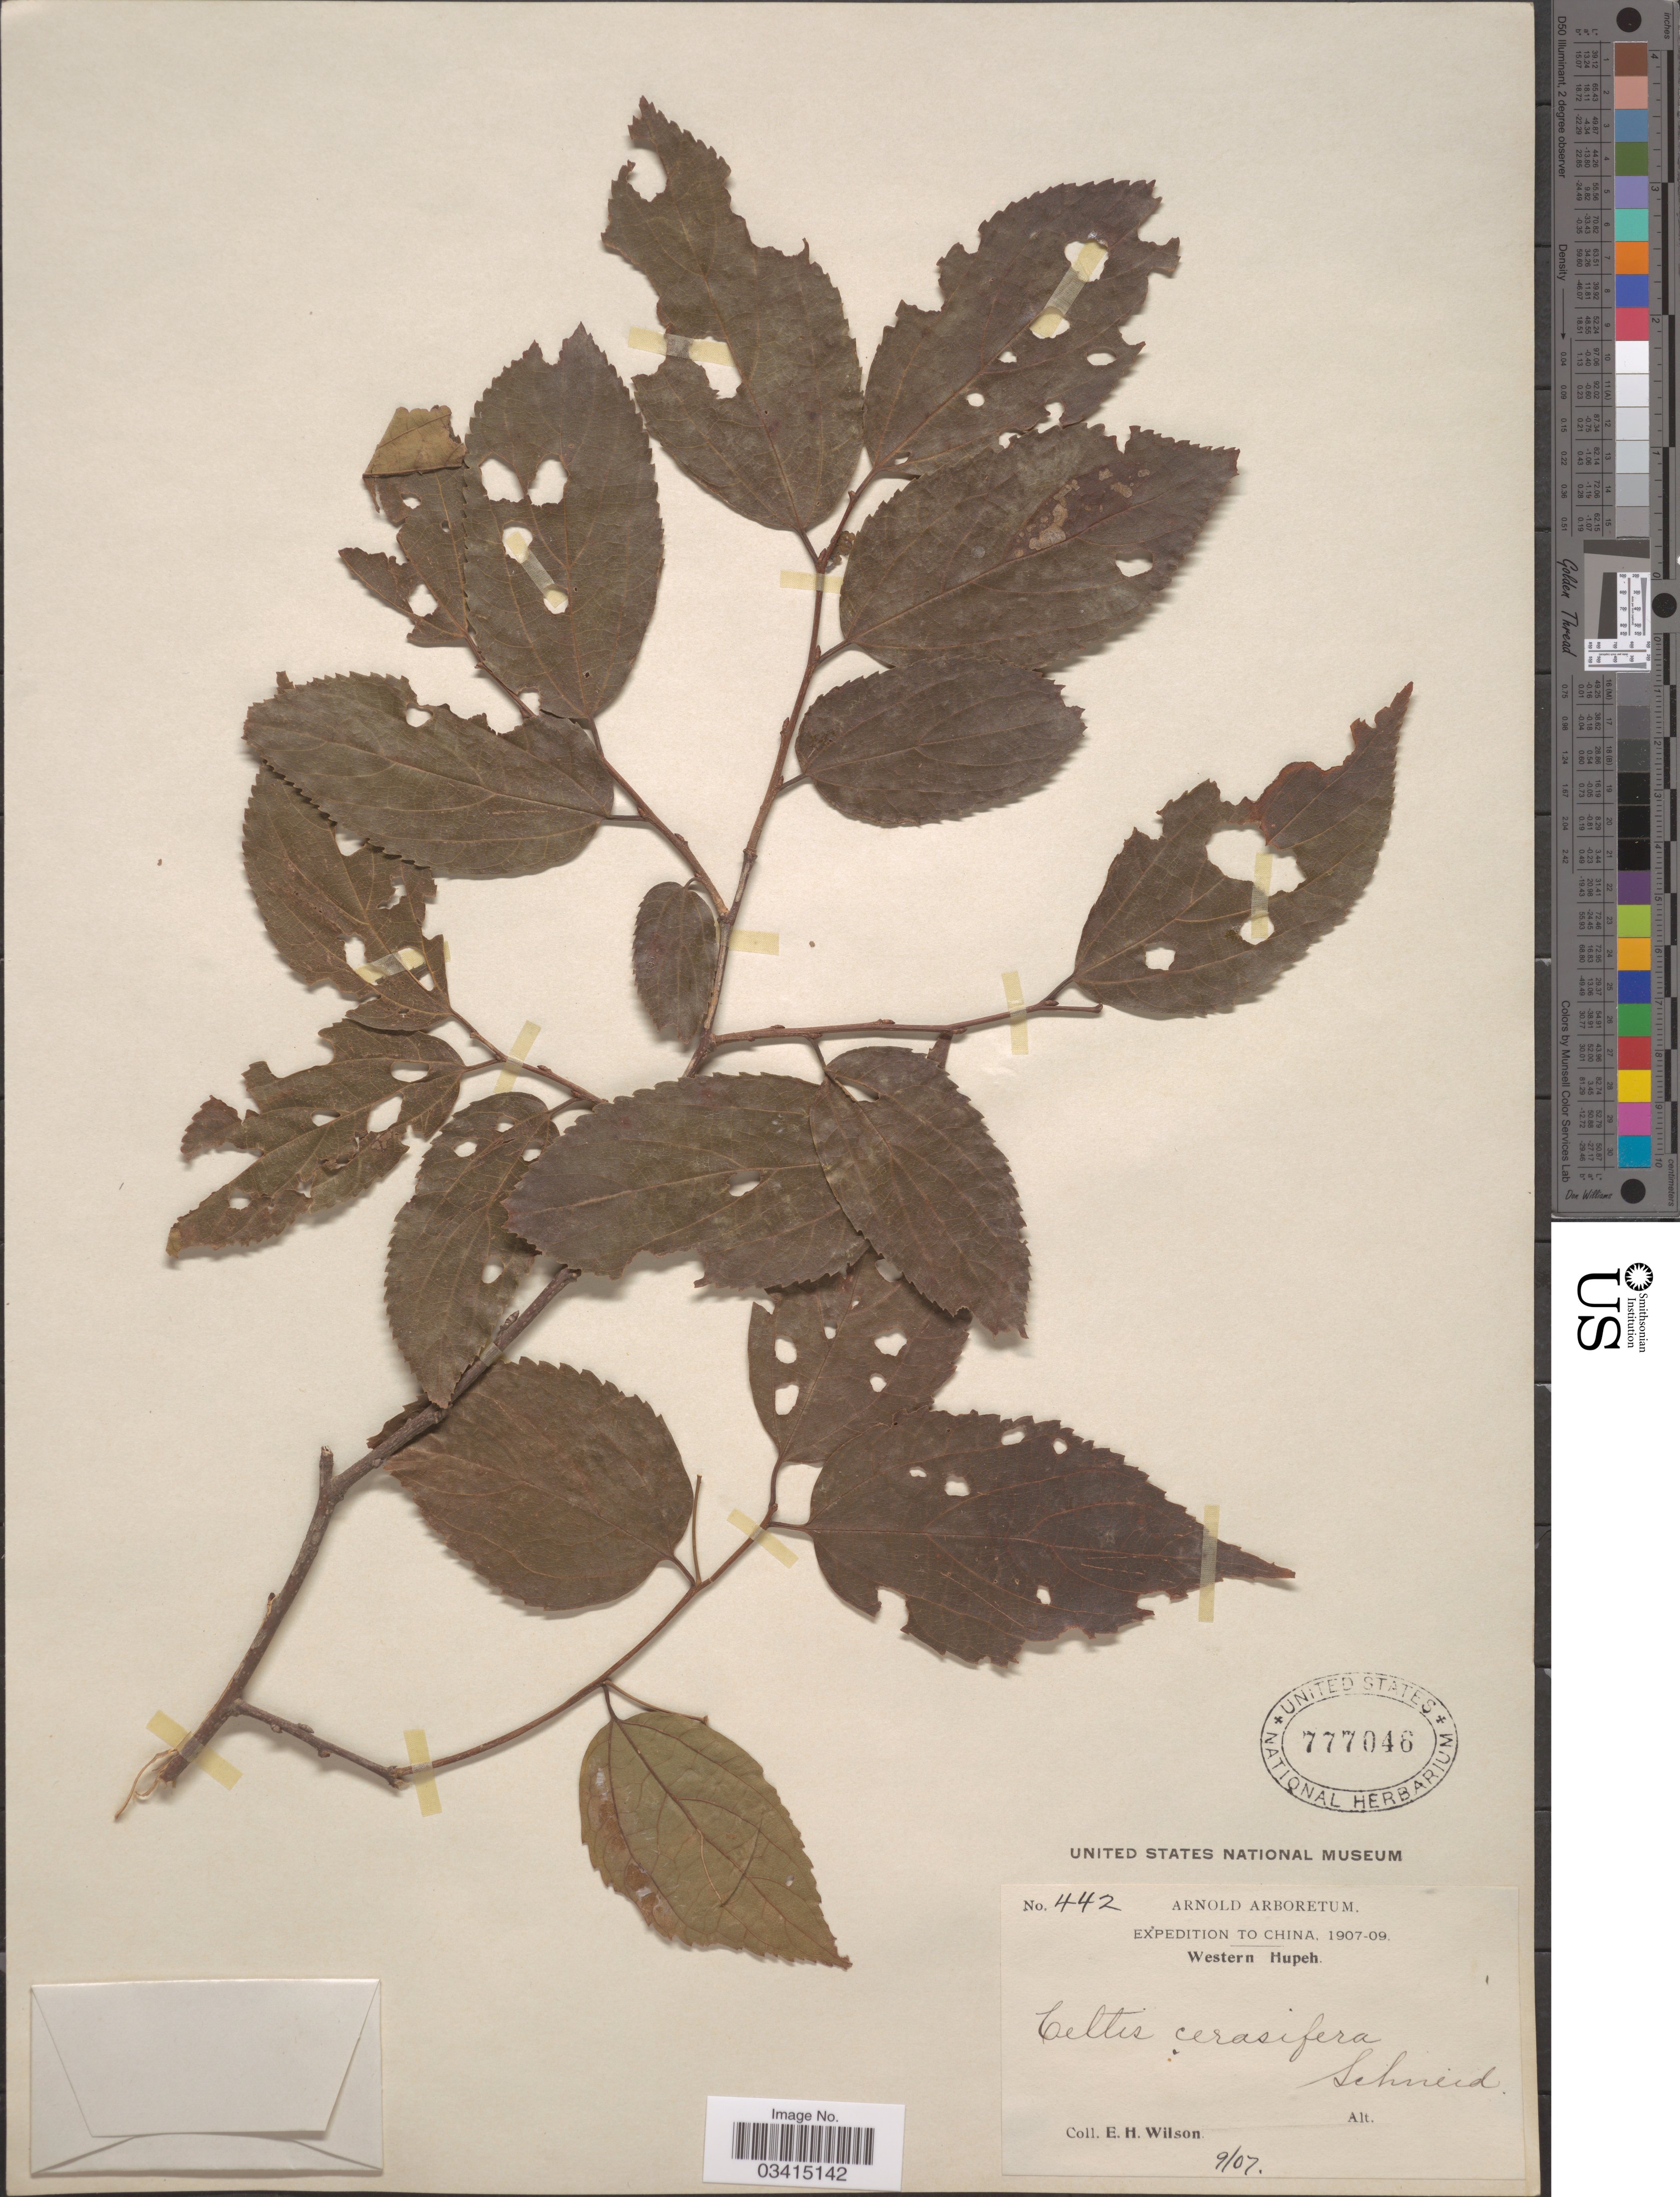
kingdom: Plantae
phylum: Tracheophyta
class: Magnoliopsida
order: Rosales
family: Cannabaceae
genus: Celtis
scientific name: Celtis cerasifera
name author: C.K. Schneid.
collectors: E. Wilson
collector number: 442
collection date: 1907-09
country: China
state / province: Hubei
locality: Western Hupeh.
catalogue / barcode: US 777046